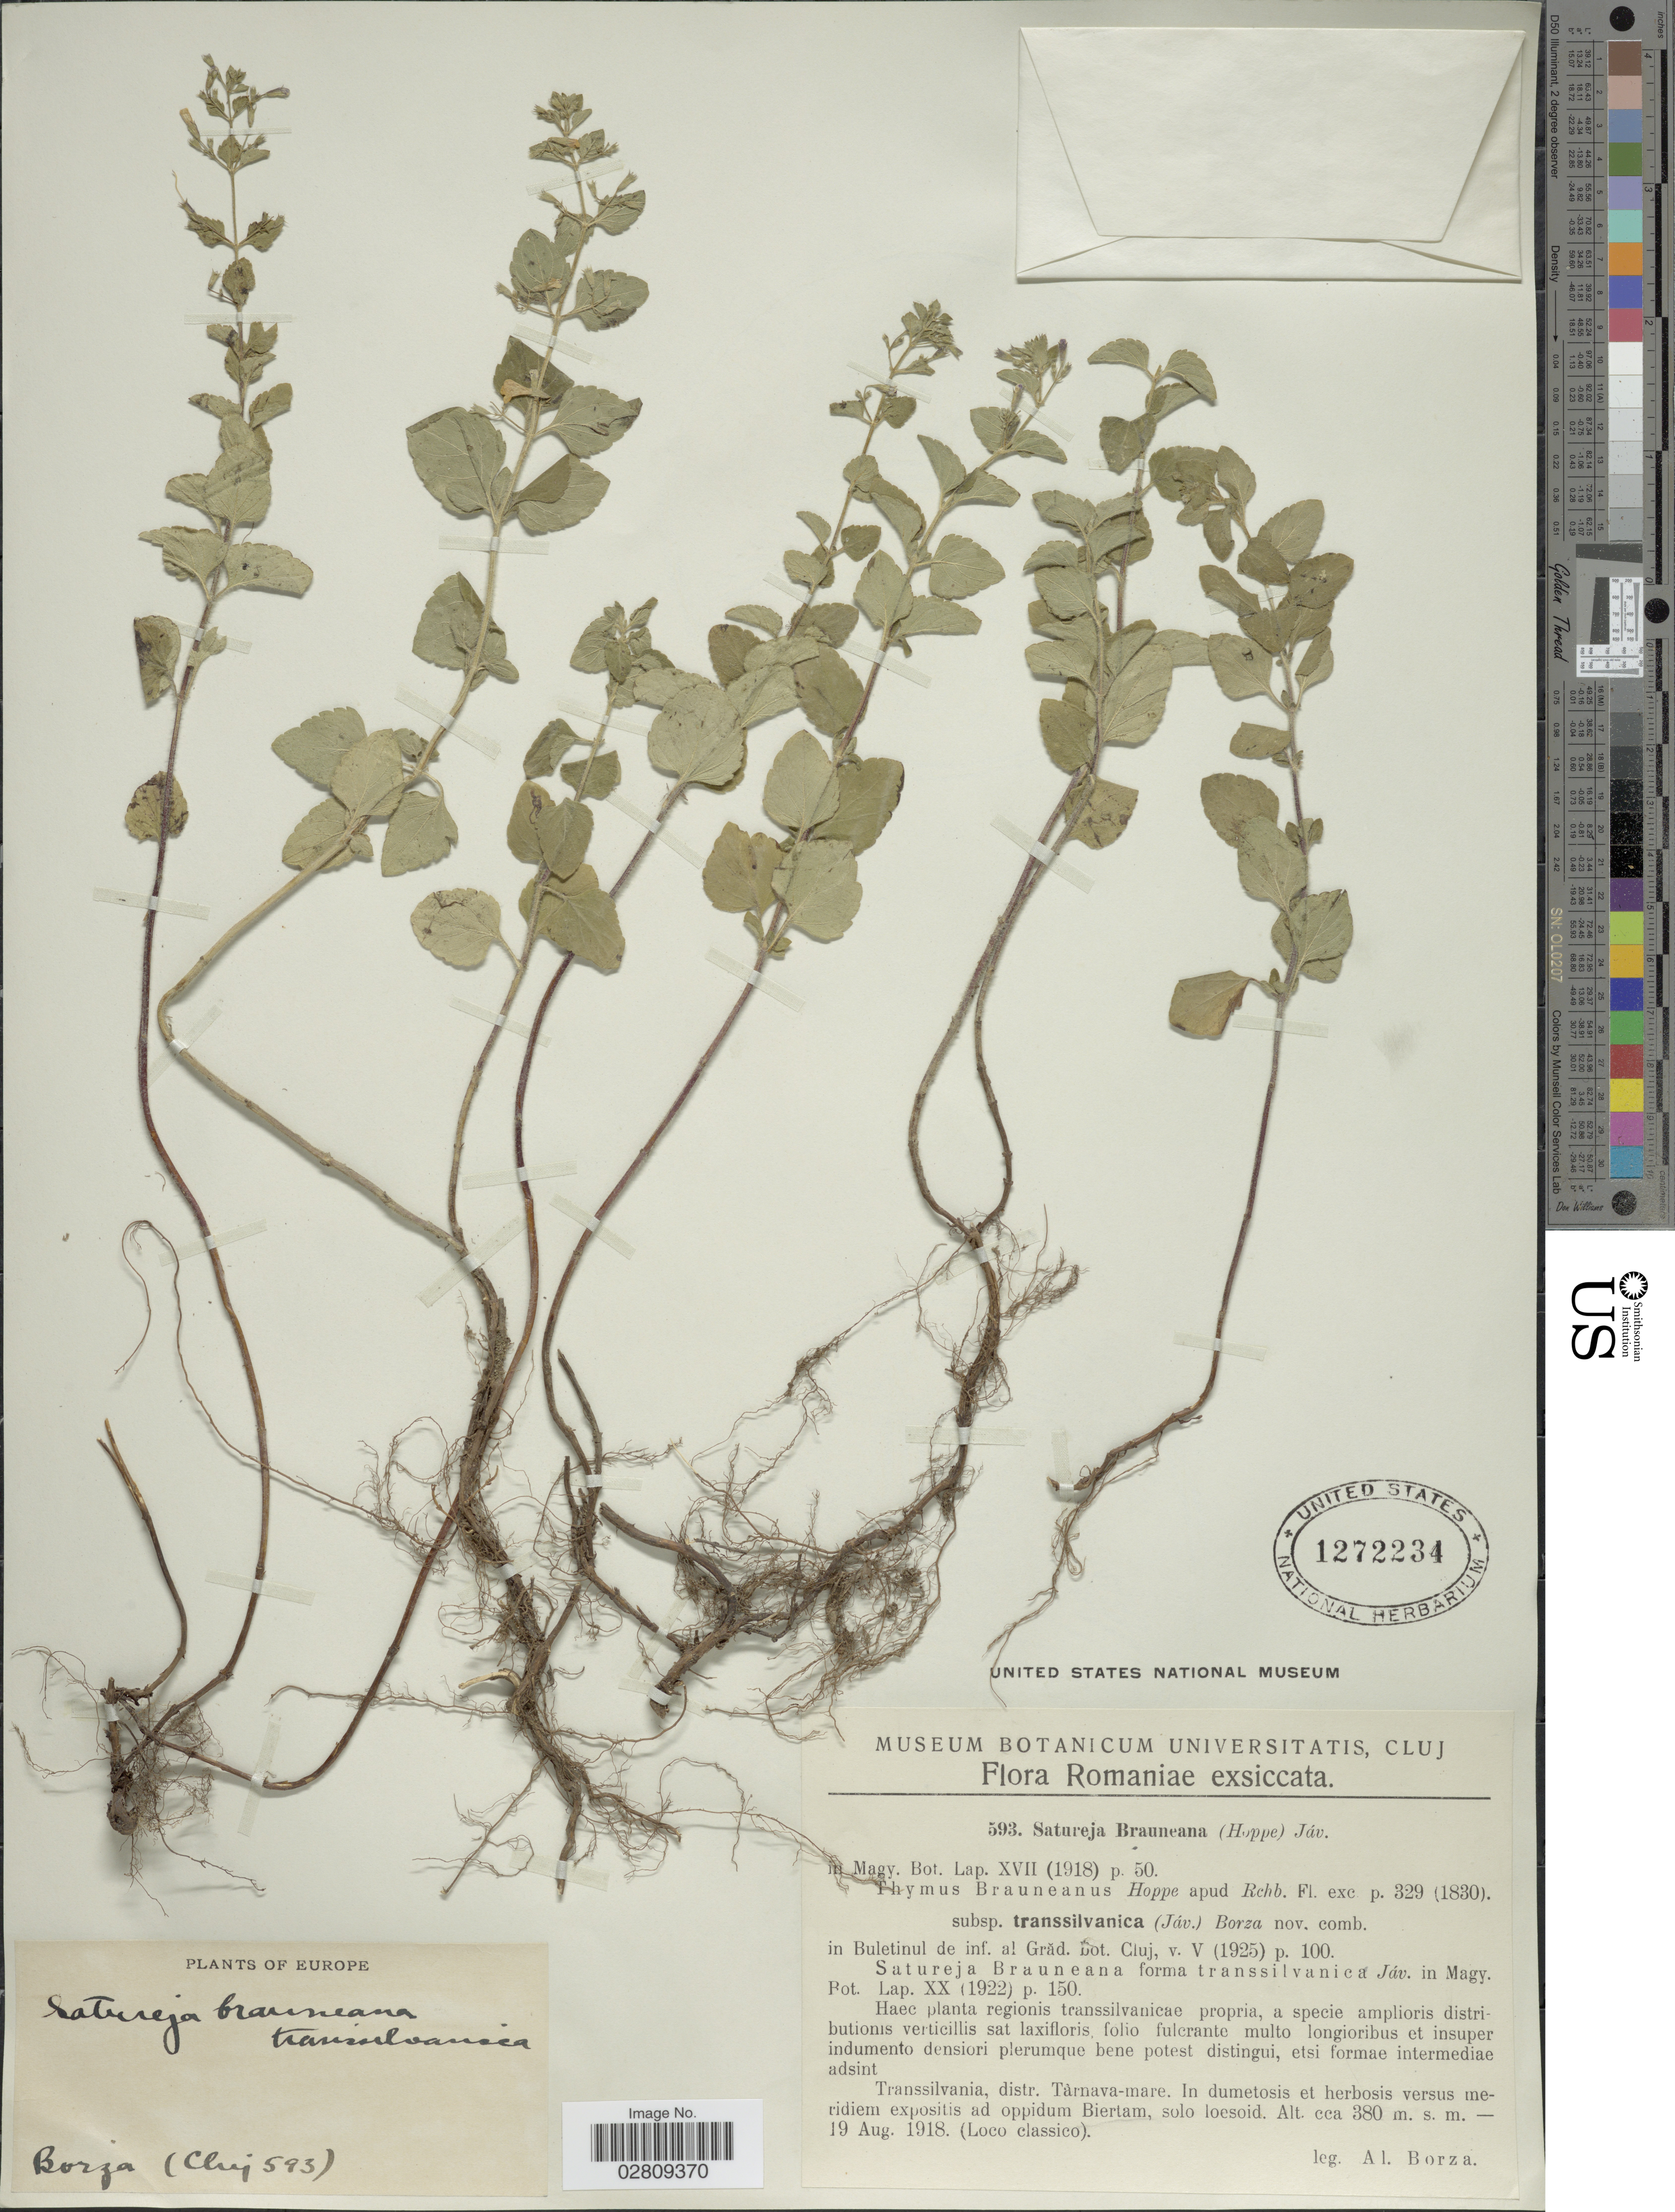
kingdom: Plantae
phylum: Tracheophyta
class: Magnoliopsida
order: Lamiales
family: Lamiaceae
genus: Satureja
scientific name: Satureja brauneana var. transsilvanica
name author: Jáv.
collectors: A. Borza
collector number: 593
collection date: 1918-08-19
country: Romania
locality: Romaniae. Transsilvania, distr. Tàrnava-mare. In dumetosis et herbosis versus meridiem expositis ad oppidum Biertam, solo loesoid.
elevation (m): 380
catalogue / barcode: US 1272234